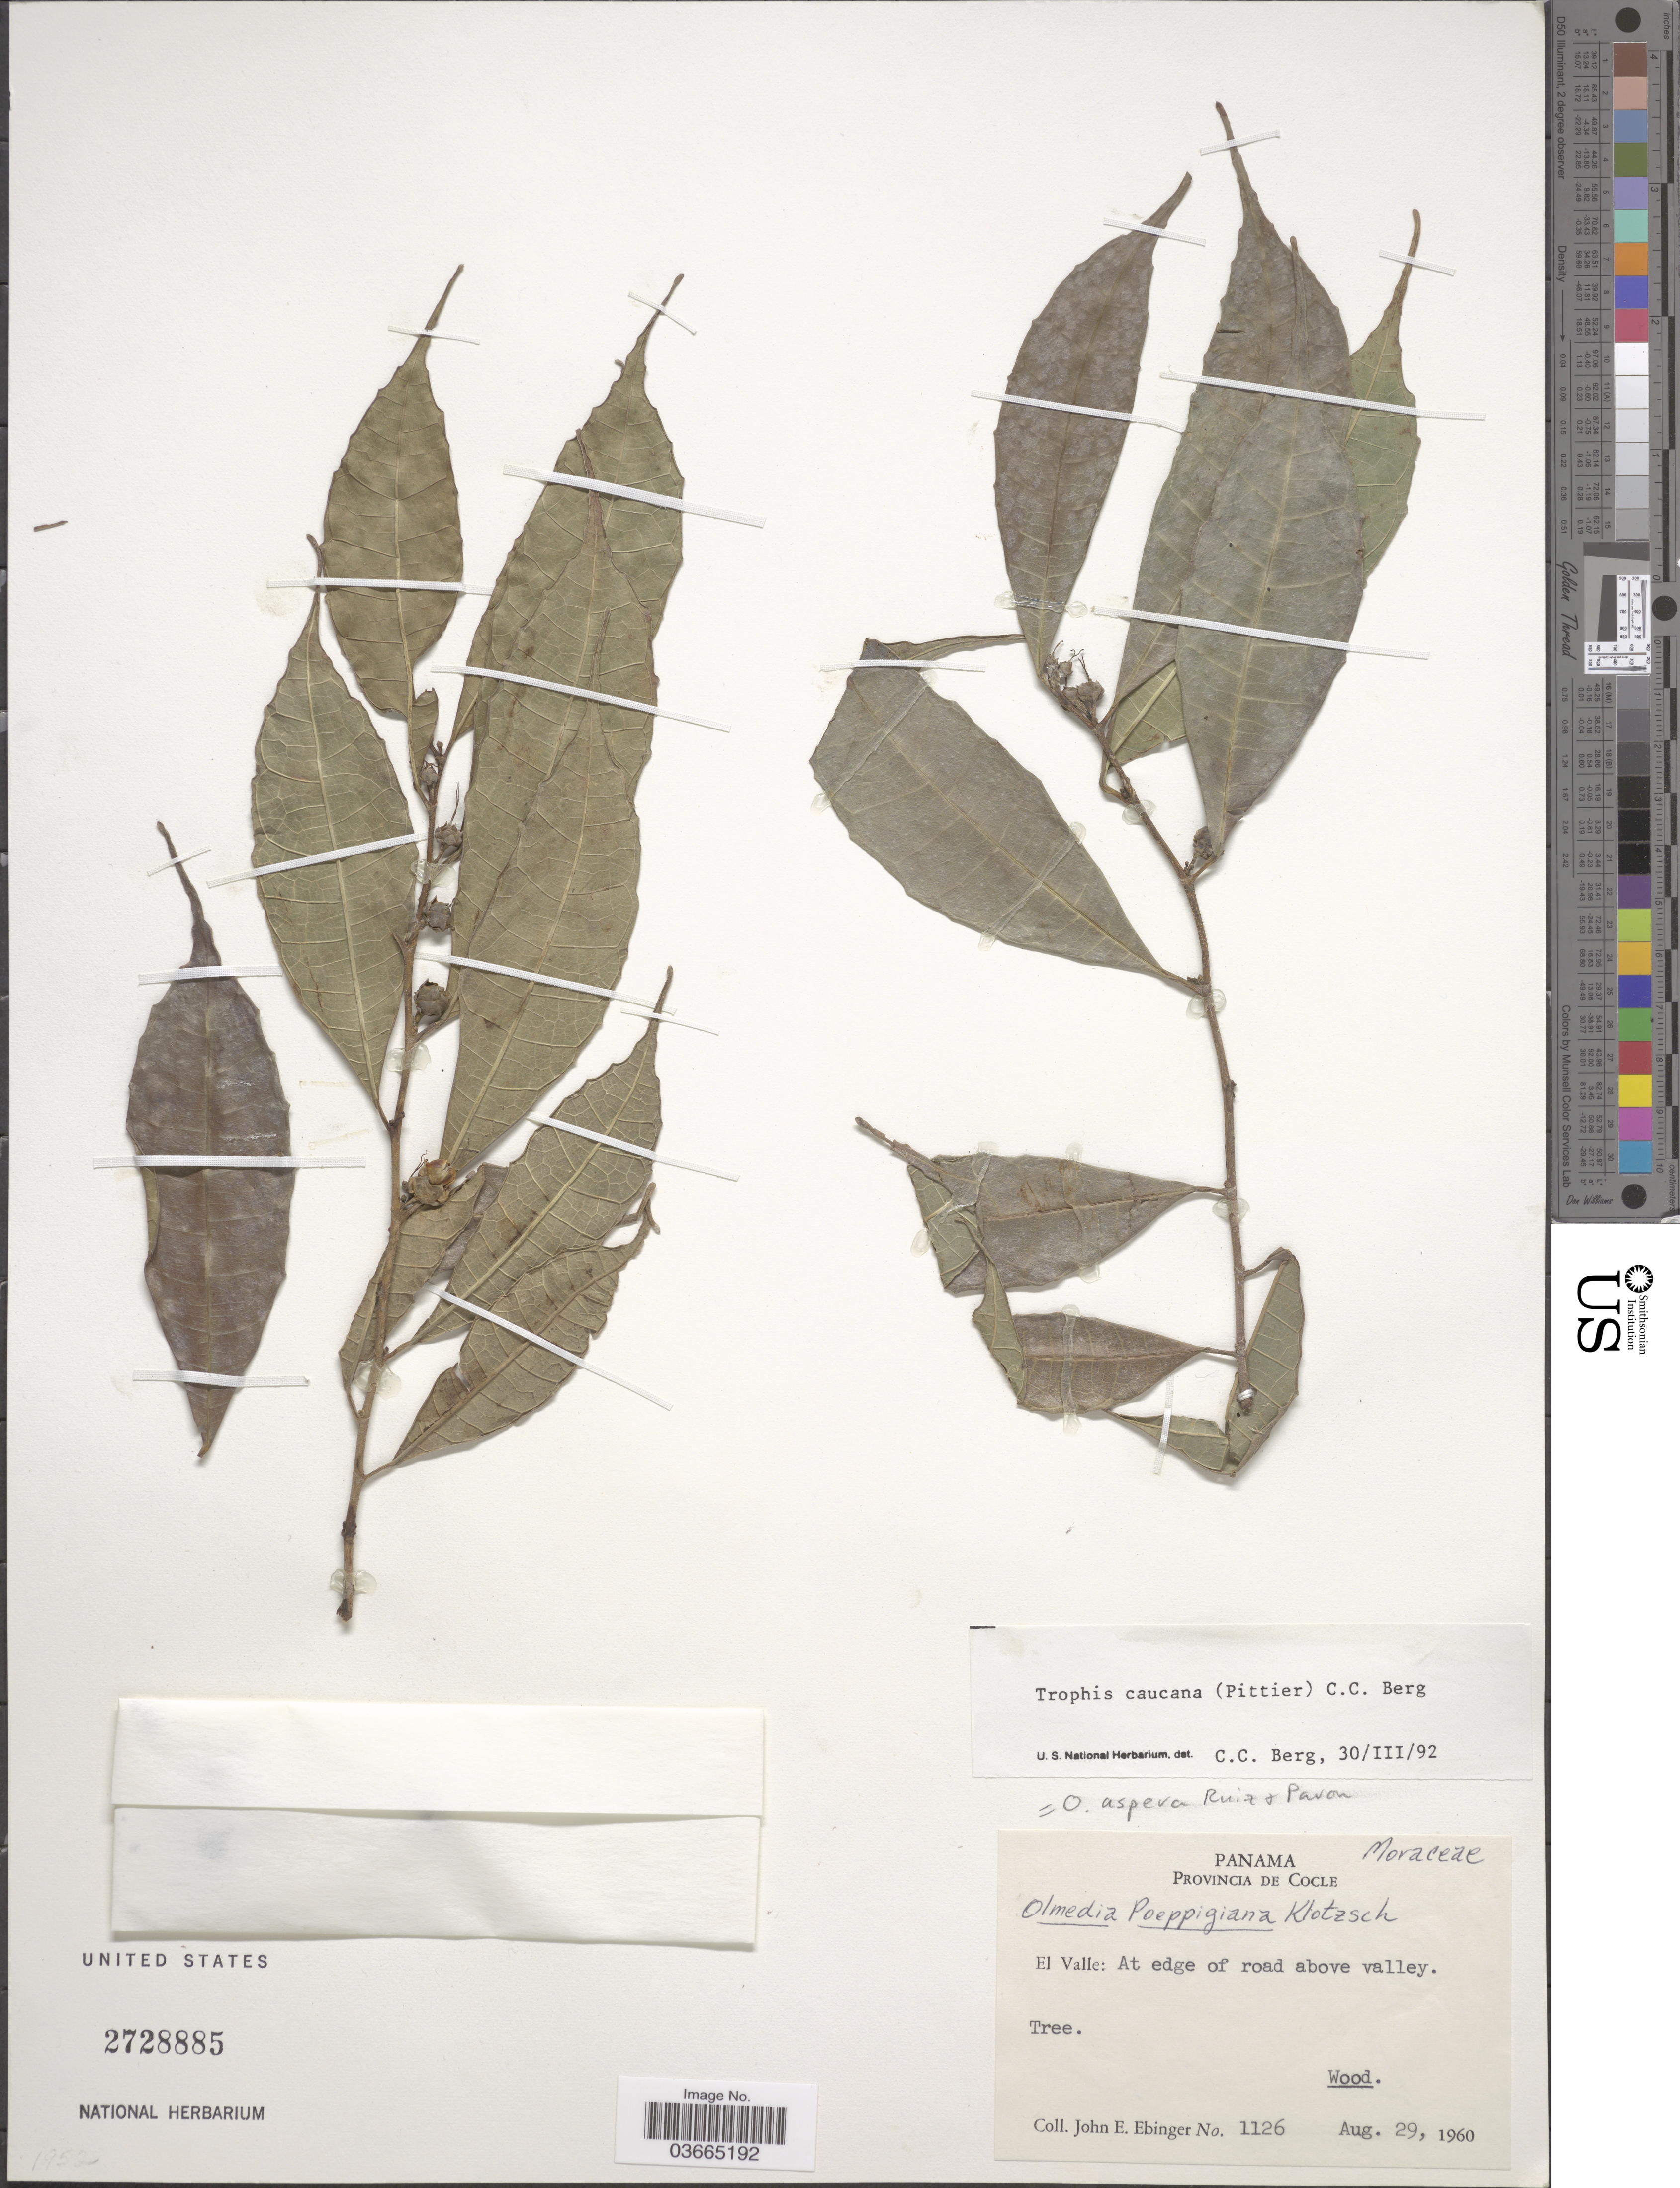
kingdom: Plantae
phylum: Tracheophyta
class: Magnoliopsida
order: Rosales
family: Moraceae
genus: Olmedia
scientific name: Olmedia aspera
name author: Ruiz & Pav.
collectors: J. Ebinger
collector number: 1126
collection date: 1960-08-29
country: Panama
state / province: Cocle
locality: El Valle: At edge of road above valley.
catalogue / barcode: US 2728885